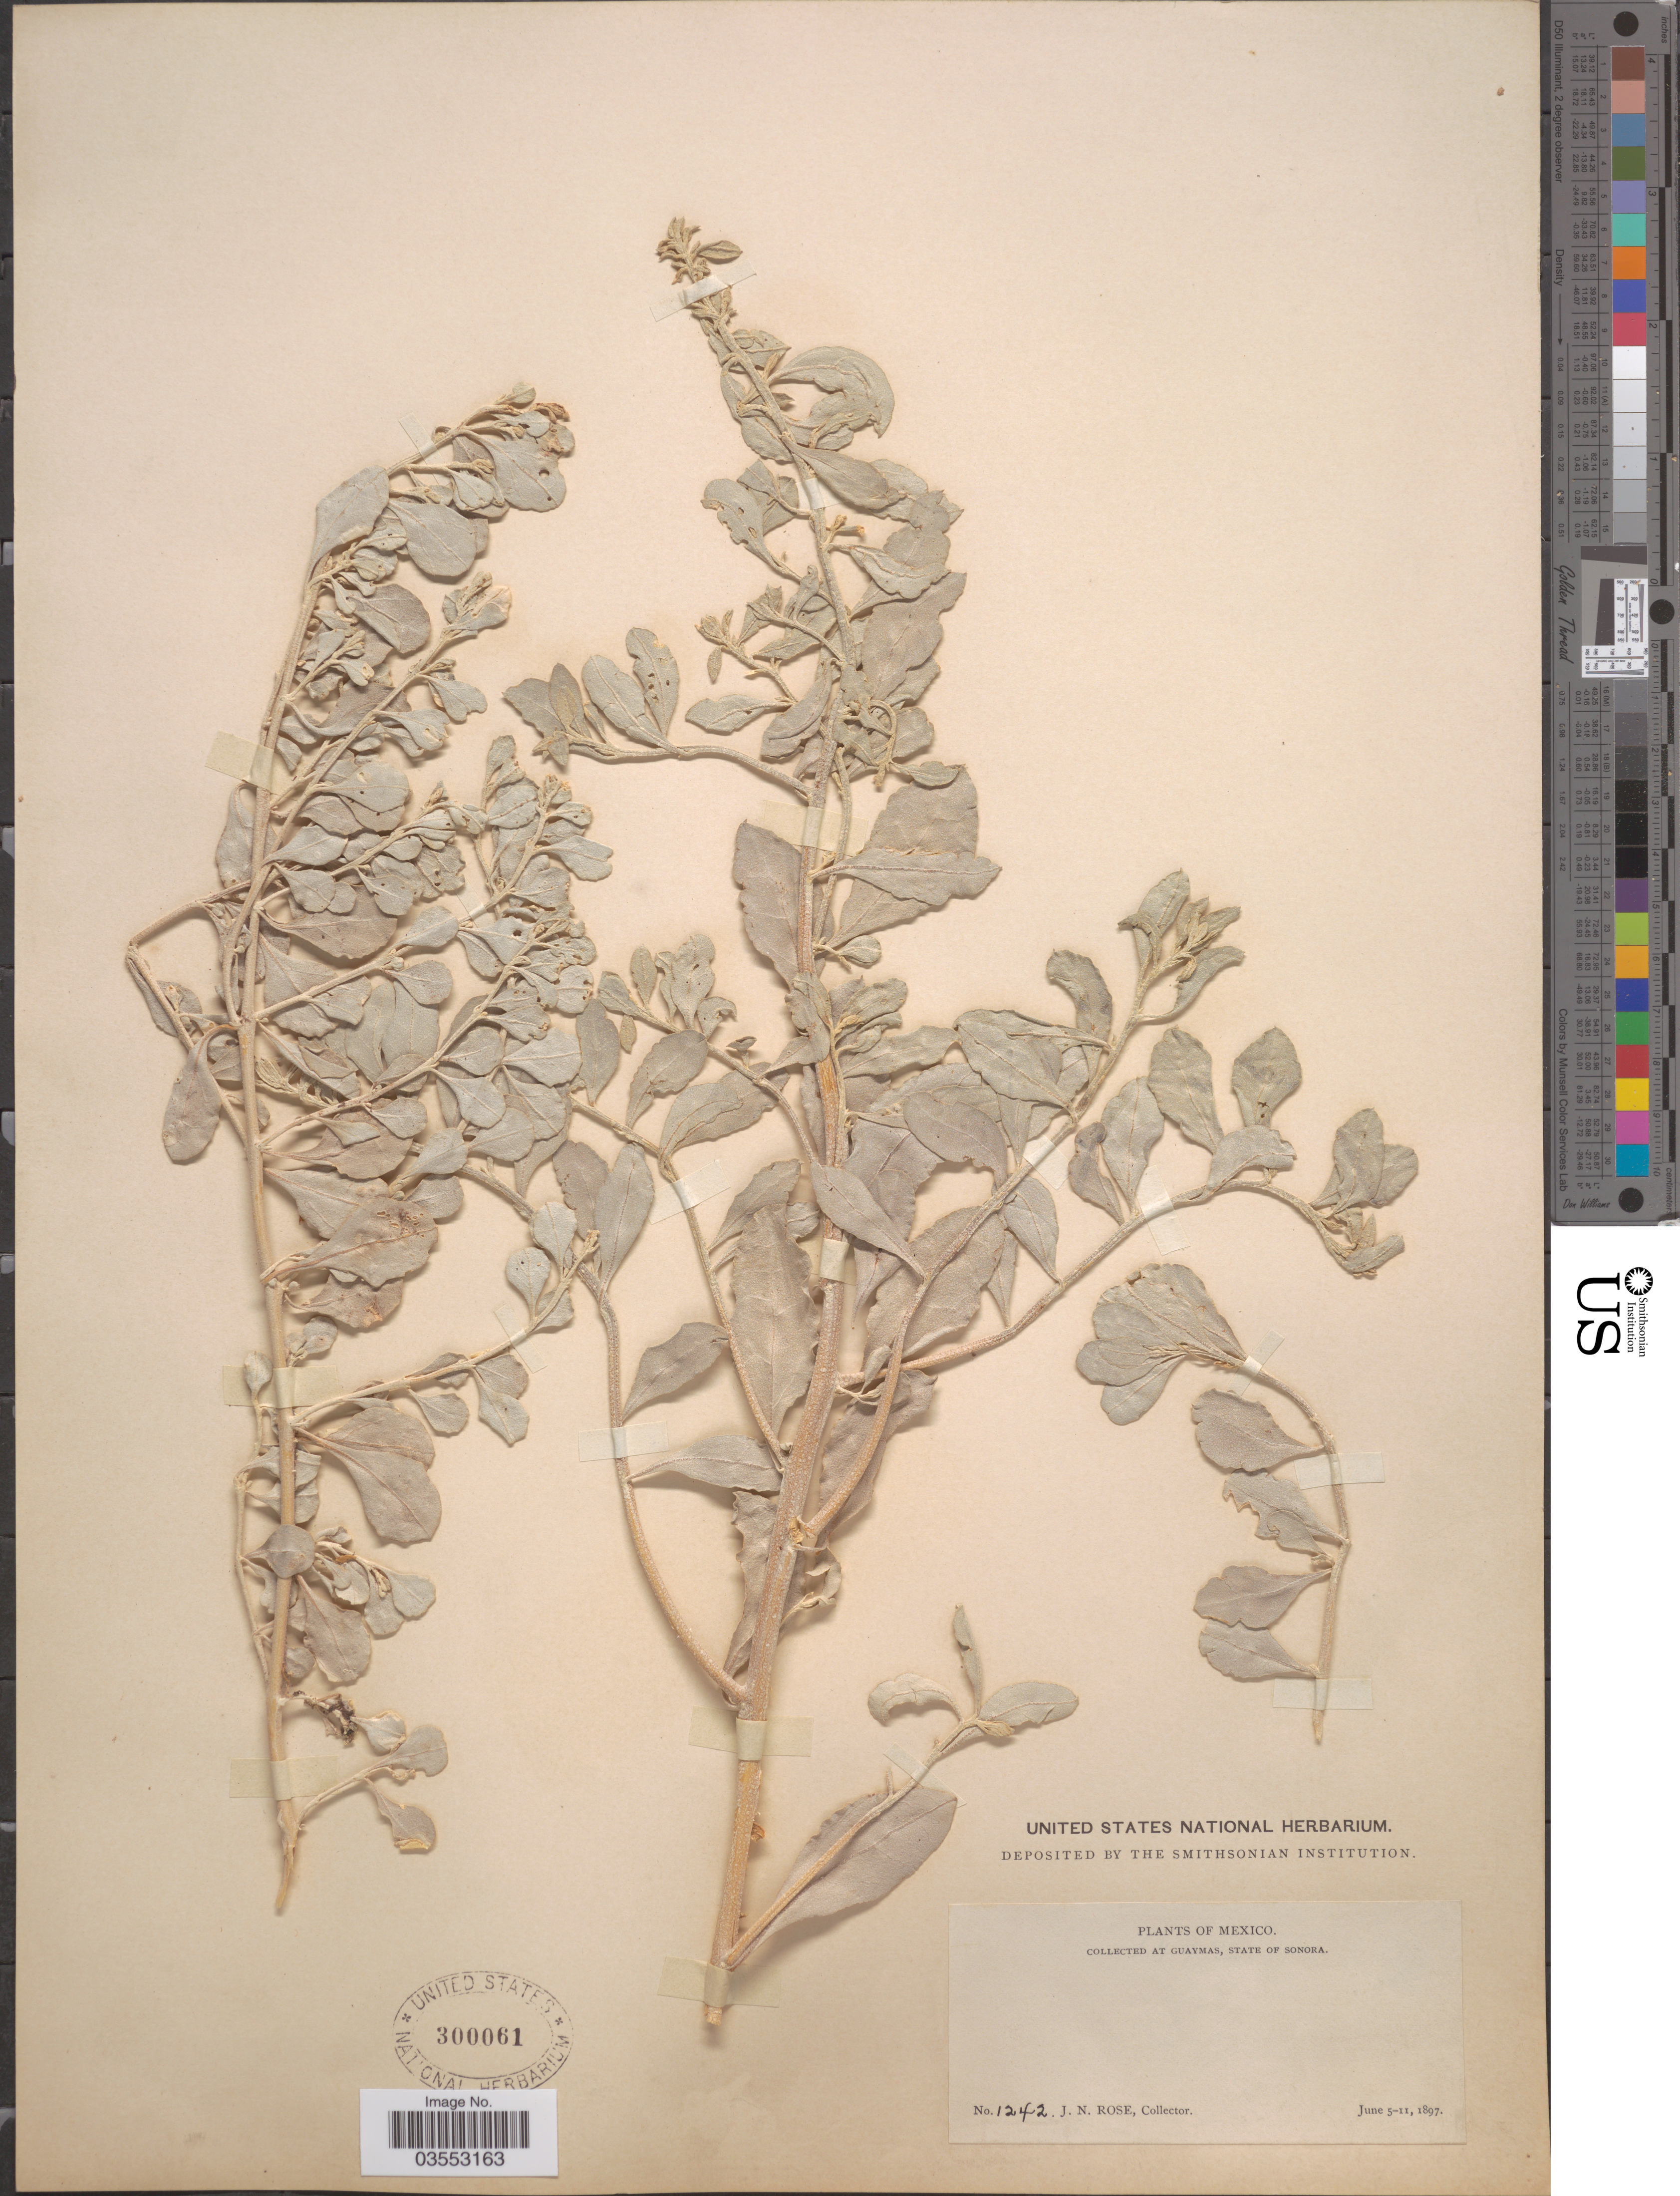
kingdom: Plantae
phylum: Tracheophyta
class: Magnoliopsida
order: Caryophyllales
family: Amaranthaceae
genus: Atriplex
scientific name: Atriplex barclayana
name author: (Benth.) D. Dietr.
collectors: J. N. Rose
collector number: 1242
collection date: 1897-06-05/1897-06-11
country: Mexico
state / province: Sonora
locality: At Guaymas.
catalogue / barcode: US 300061